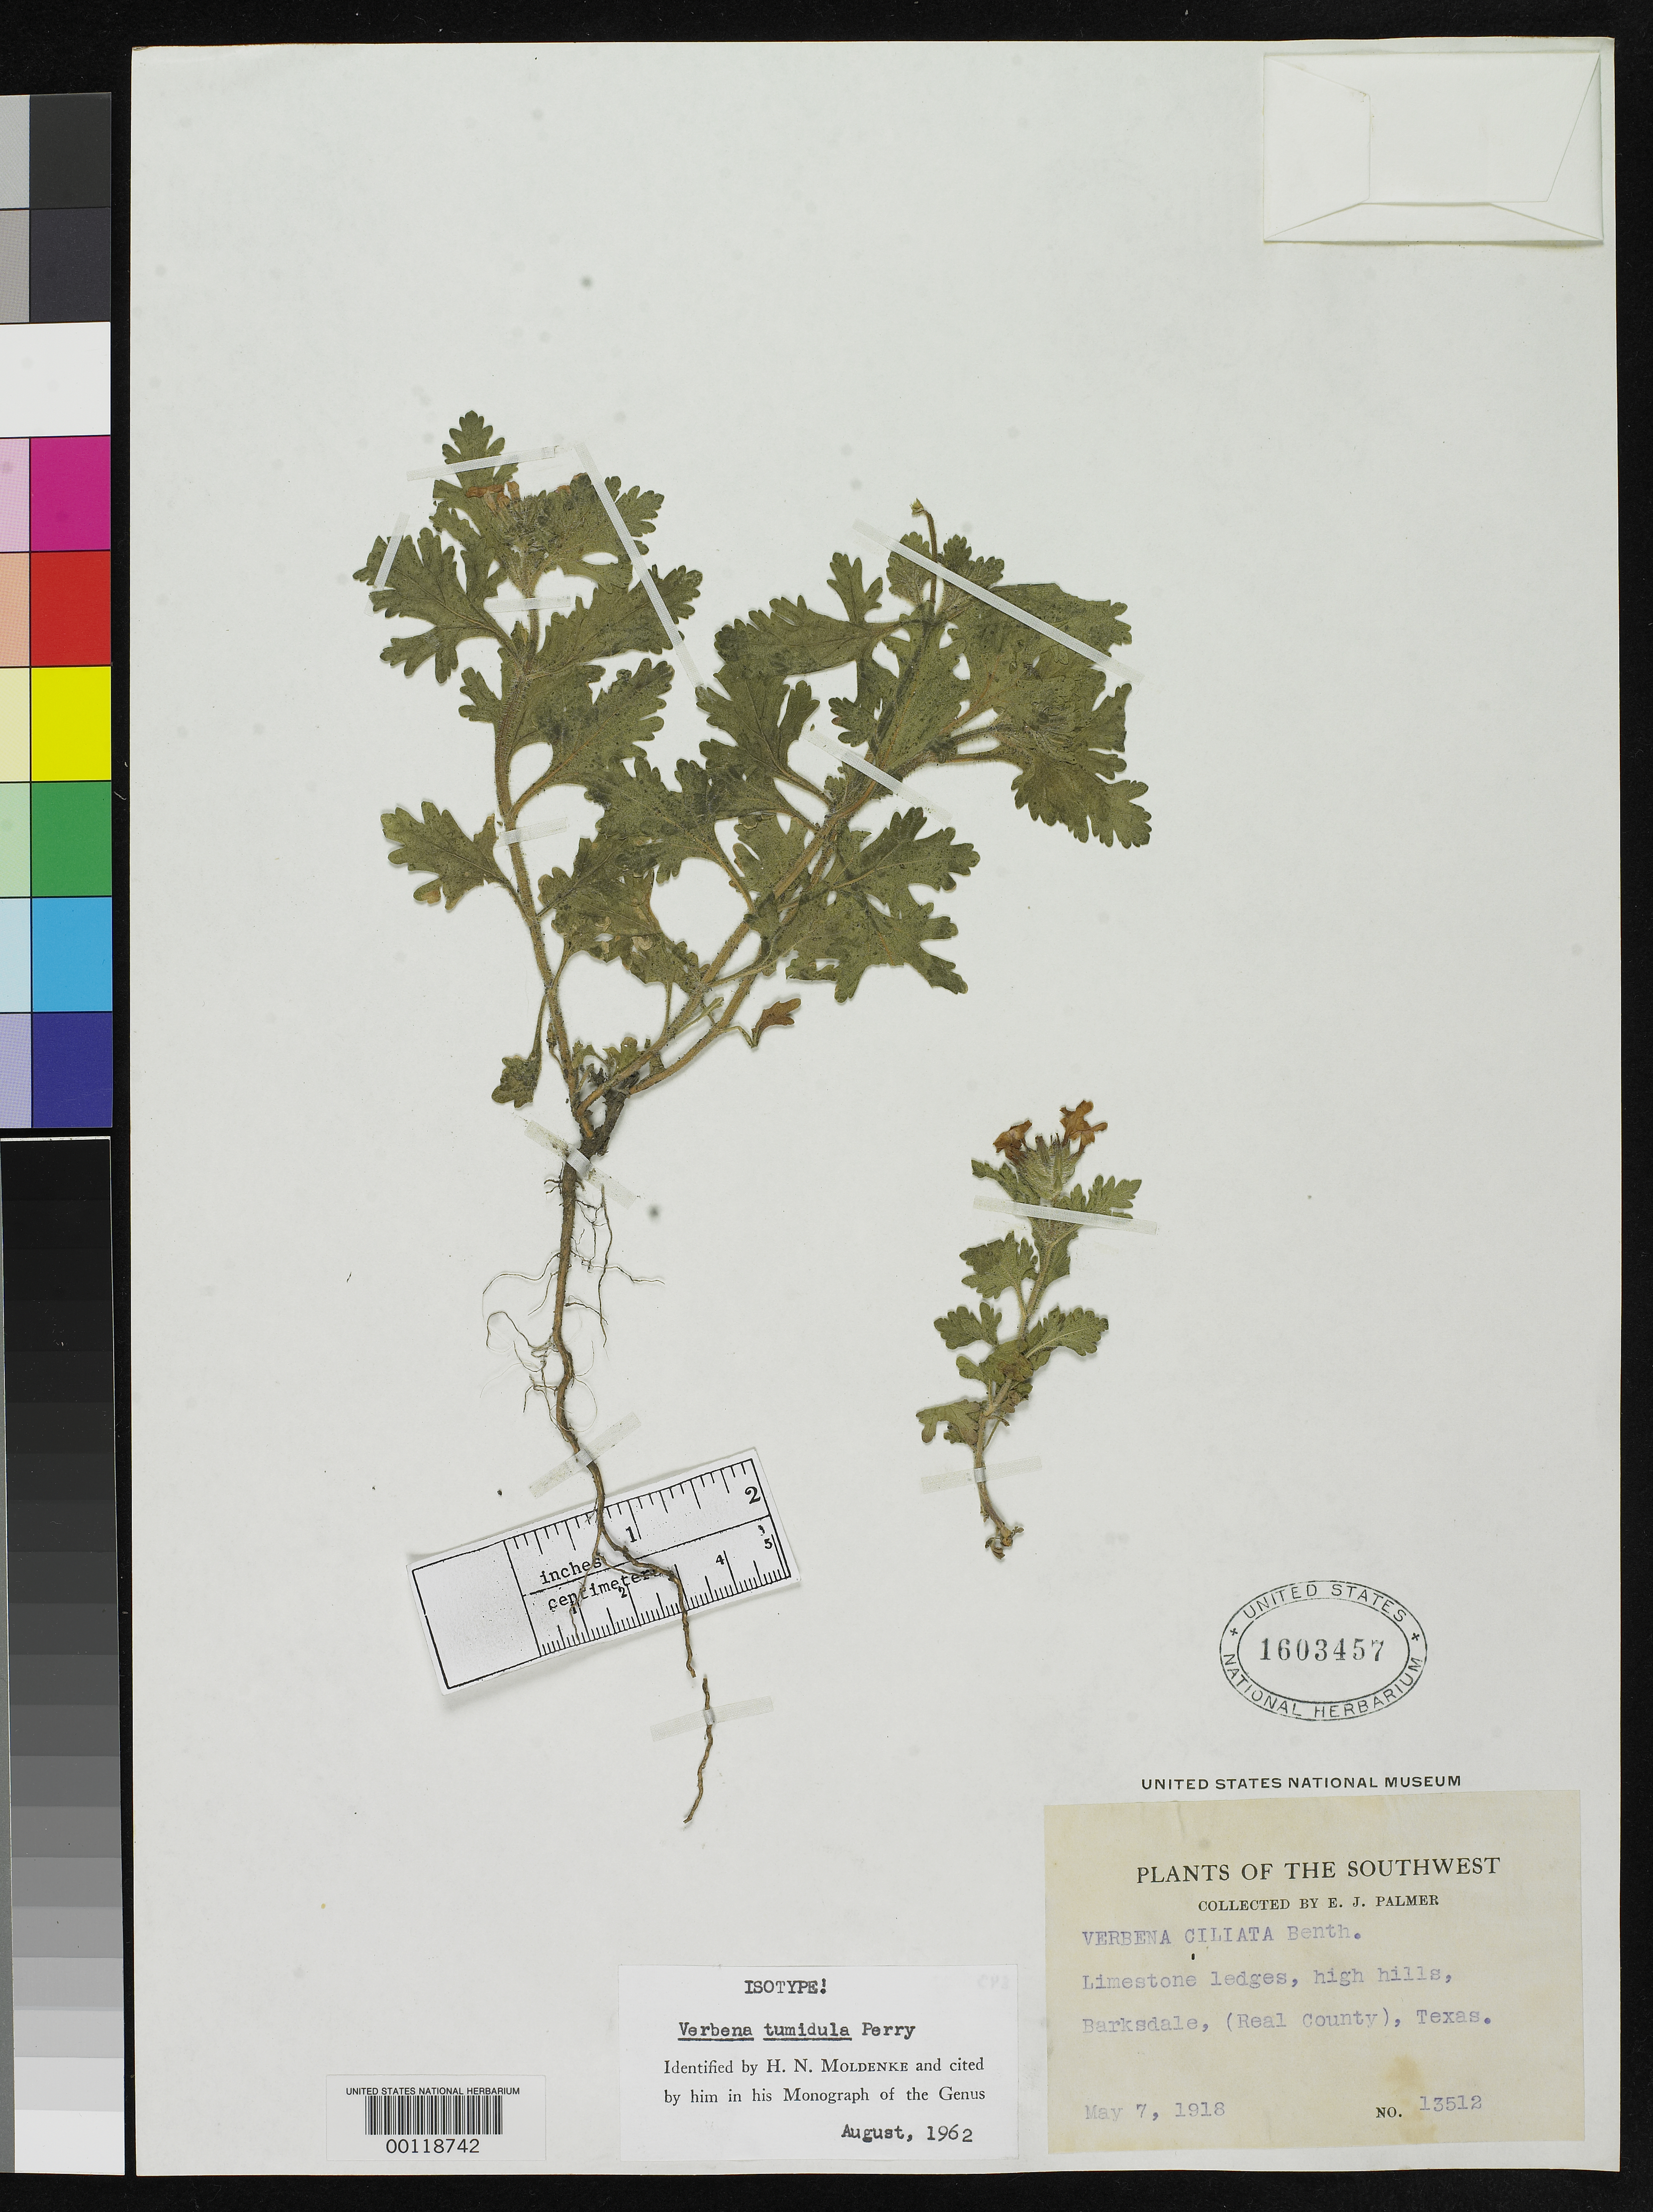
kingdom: Plantae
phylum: Tracheophyta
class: Magnoliopsida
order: Lamiales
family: Verbenaceae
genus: Verbena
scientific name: Verbena tumidula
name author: L.M. Perry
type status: Isotype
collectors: E. J. Palmer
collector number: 13512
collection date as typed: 07 May 1918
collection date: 1918-05-07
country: United States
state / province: Texas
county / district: Real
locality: Barksdale.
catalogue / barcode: US 1603457